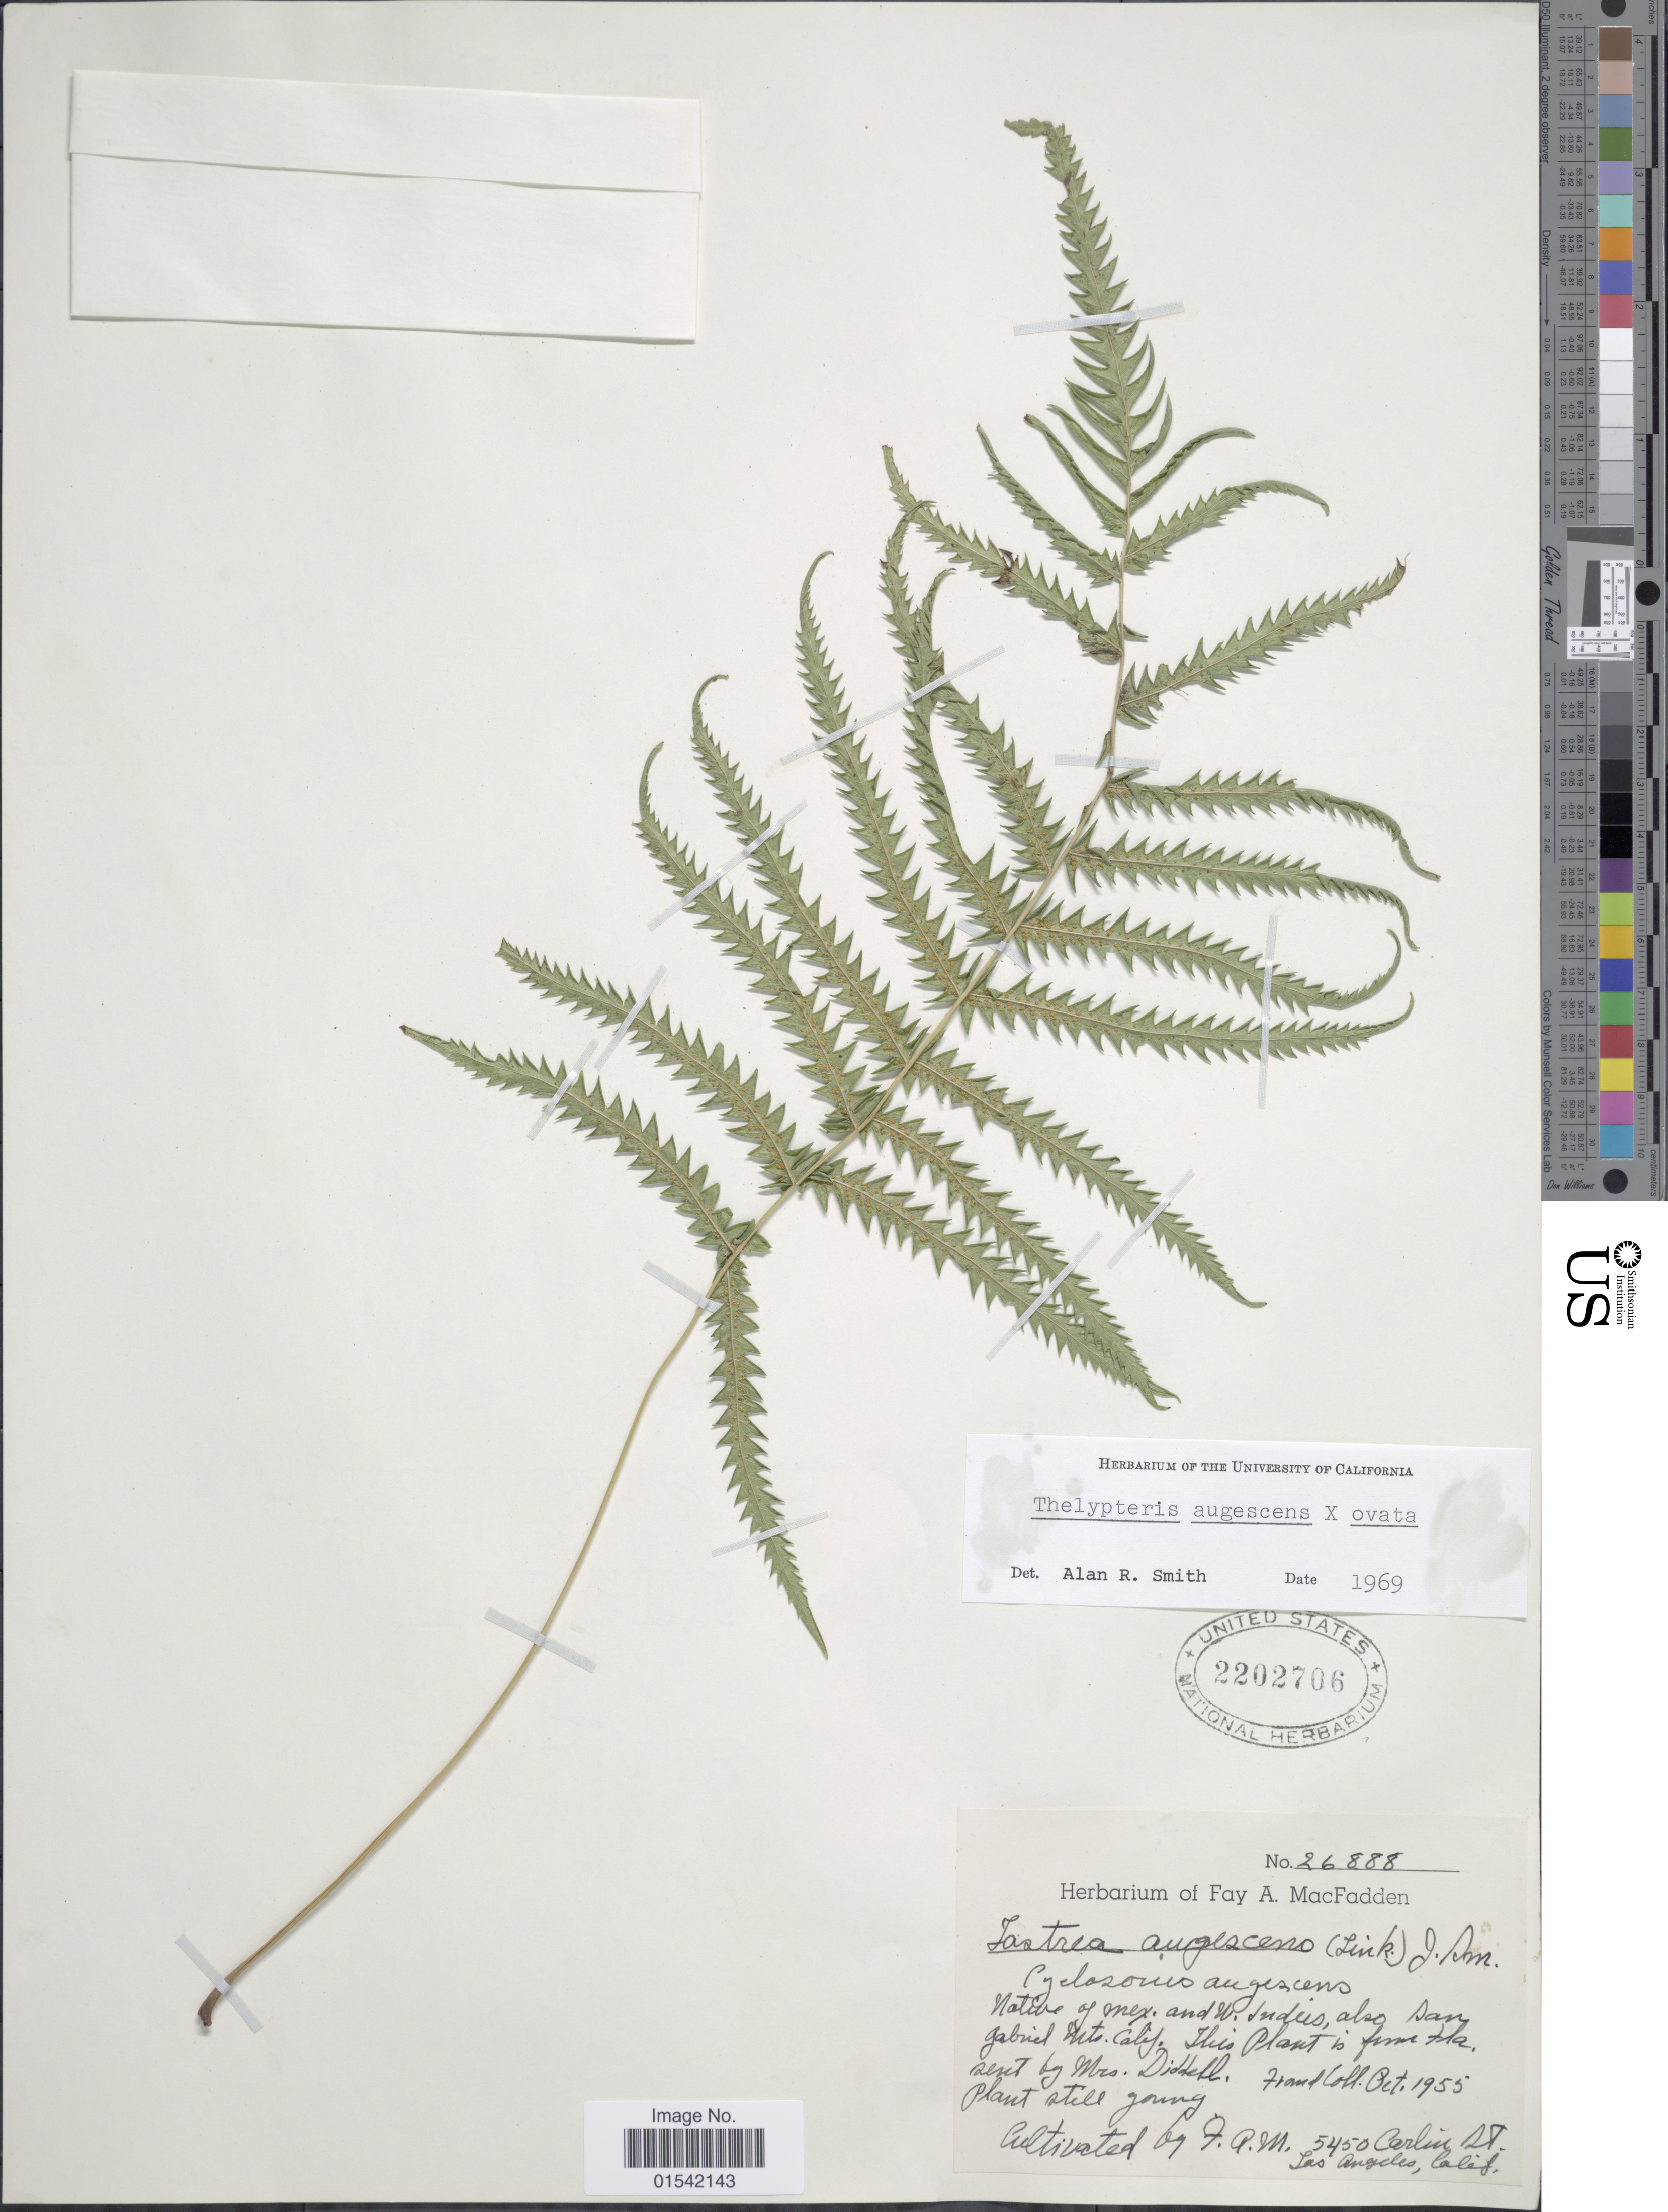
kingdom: Plantae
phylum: Tracheophyta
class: Polypodiopsida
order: Polypodiales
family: Thelypteridaceae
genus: Cyclosorus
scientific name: Cyclosorus augescens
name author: (Link) Mazumdar & Mukhop.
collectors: F. MacFadden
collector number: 26888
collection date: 1955-10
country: United States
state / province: California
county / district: Los Angeles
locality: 5450 Carlin St., Los Angeles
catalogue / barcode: US 2202706